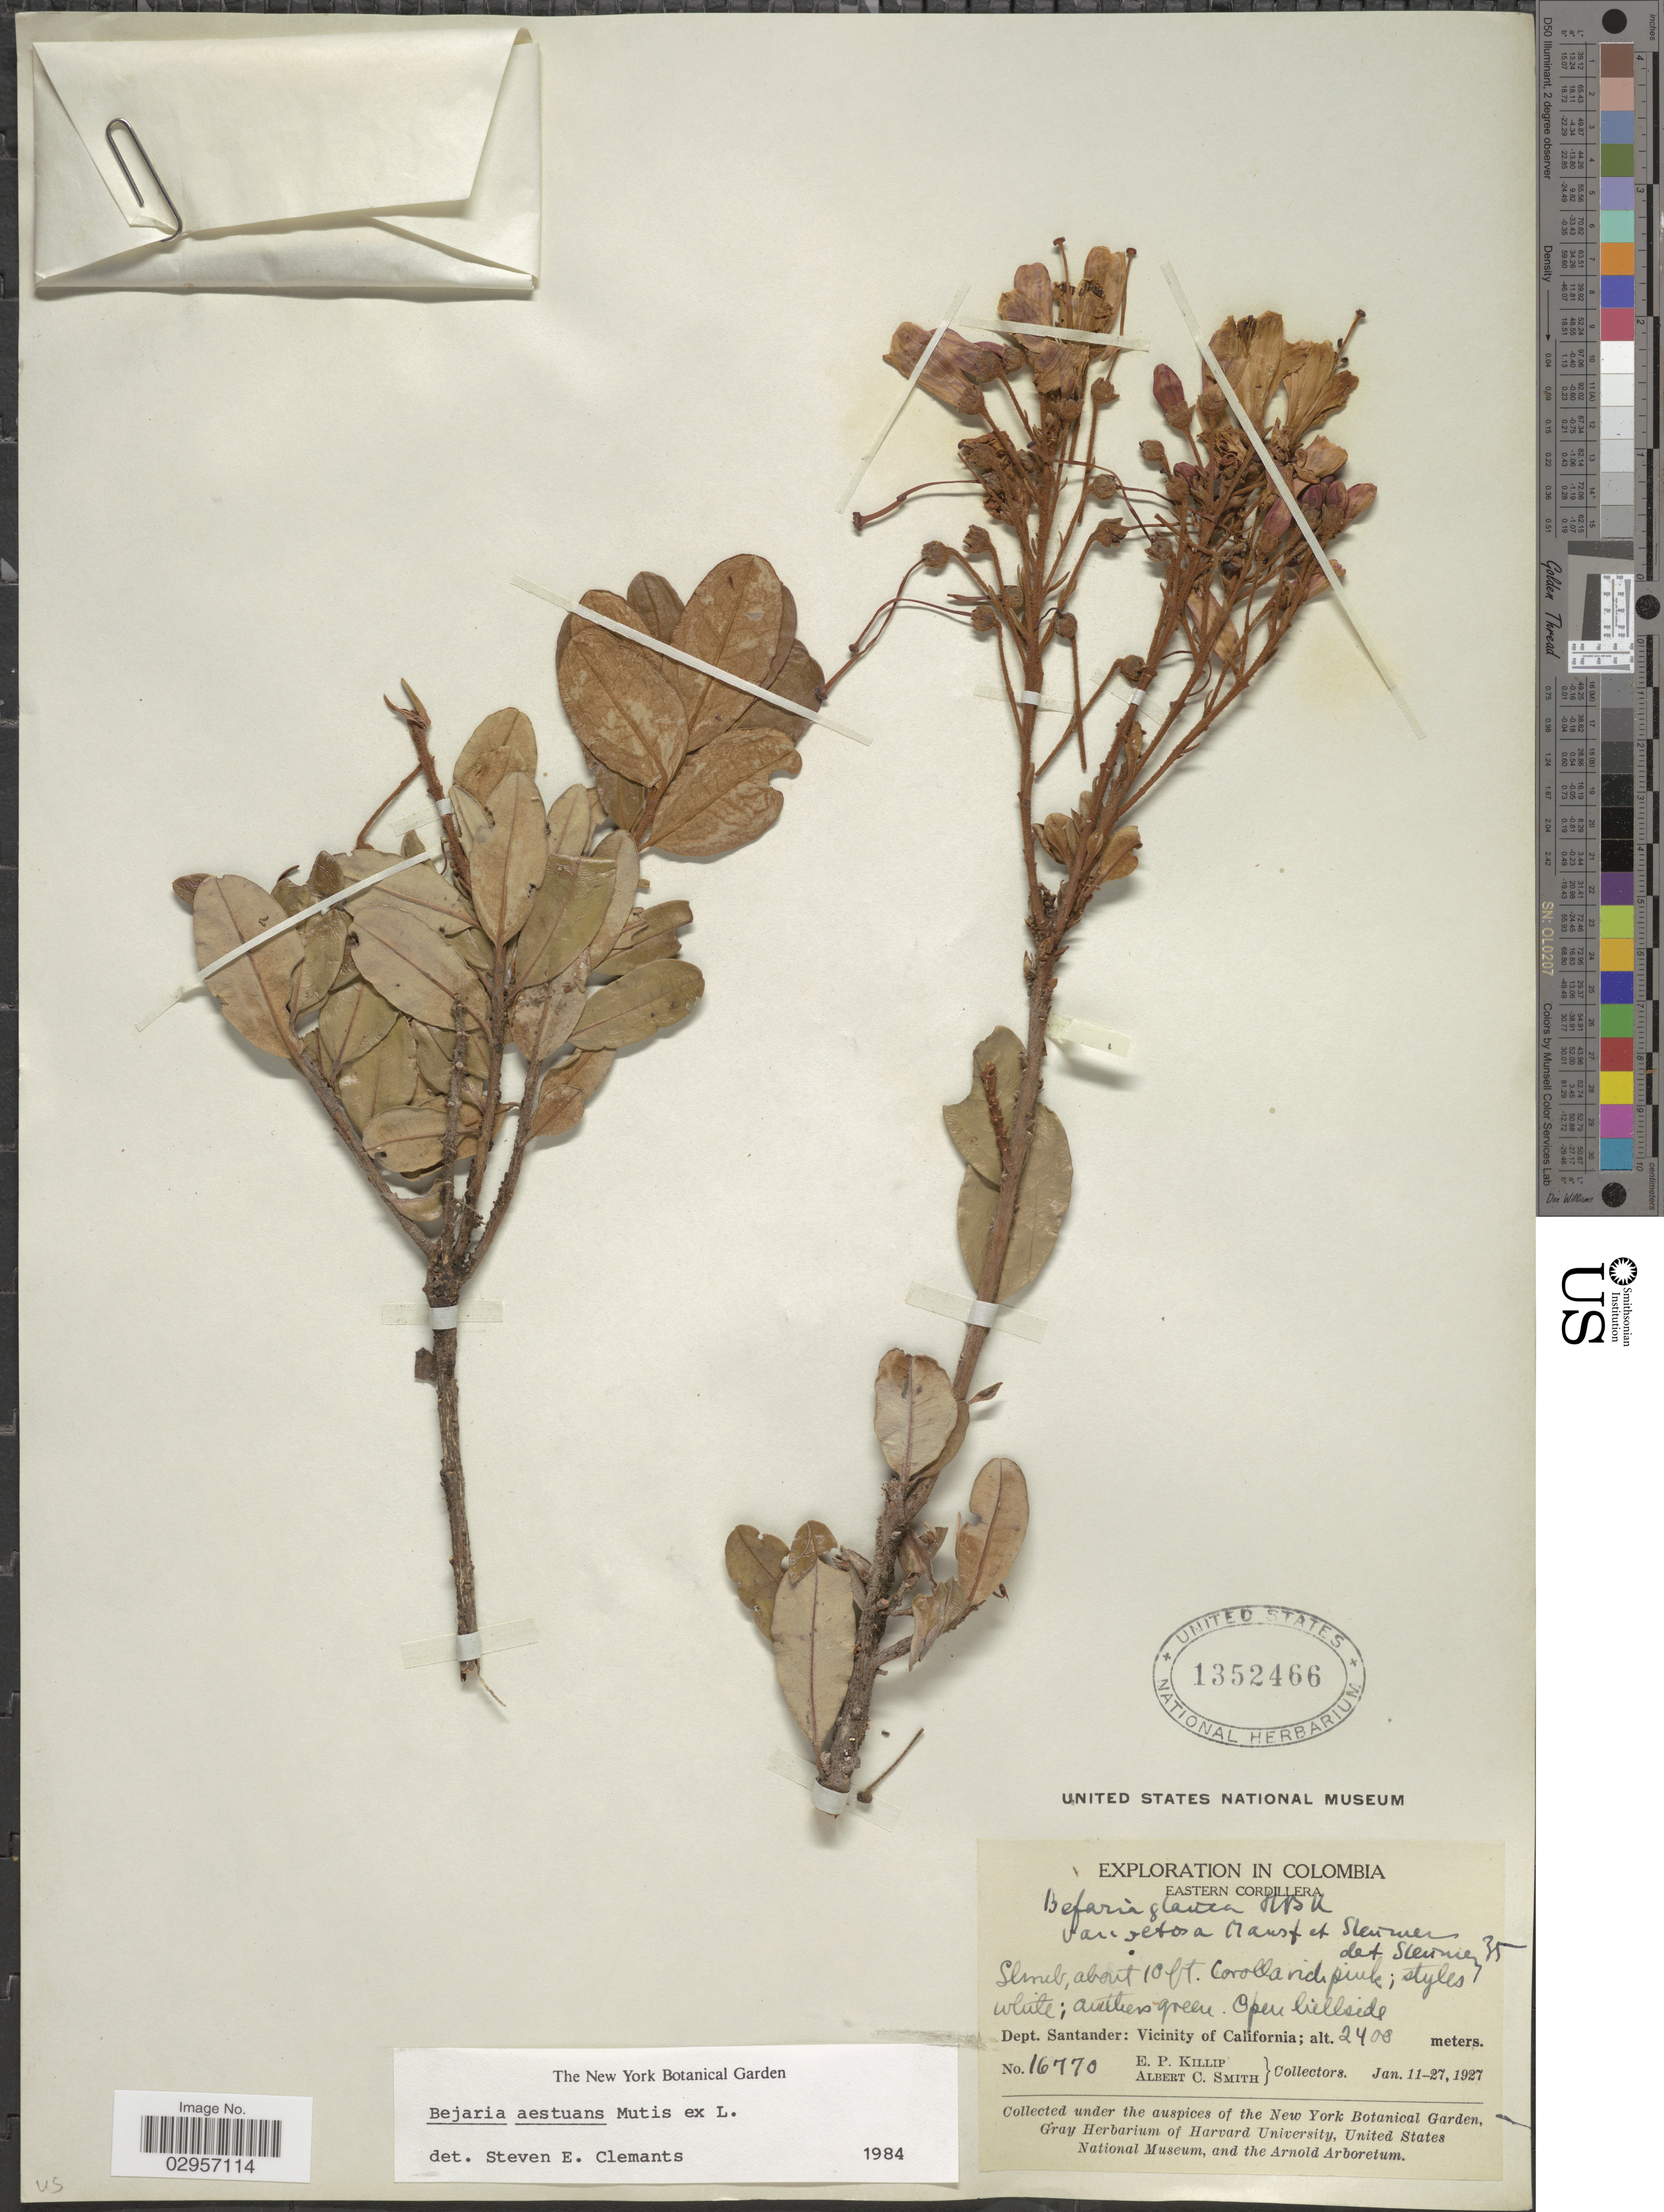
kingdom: Plantae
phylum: Tracheophyta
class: Magnoliopsida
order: Ericales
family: Ericaceae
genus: Befaria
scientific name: Befaria aestuans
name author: Mutis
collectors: E. P. Killip & A. C. Smith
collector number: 16770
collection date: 1927-01-11/1927-01-27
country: Colombia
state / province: Santander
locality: Eastern Cordillera. Dept. Santander: Vicinity of California.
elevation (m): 2400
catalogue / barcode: US 1352466